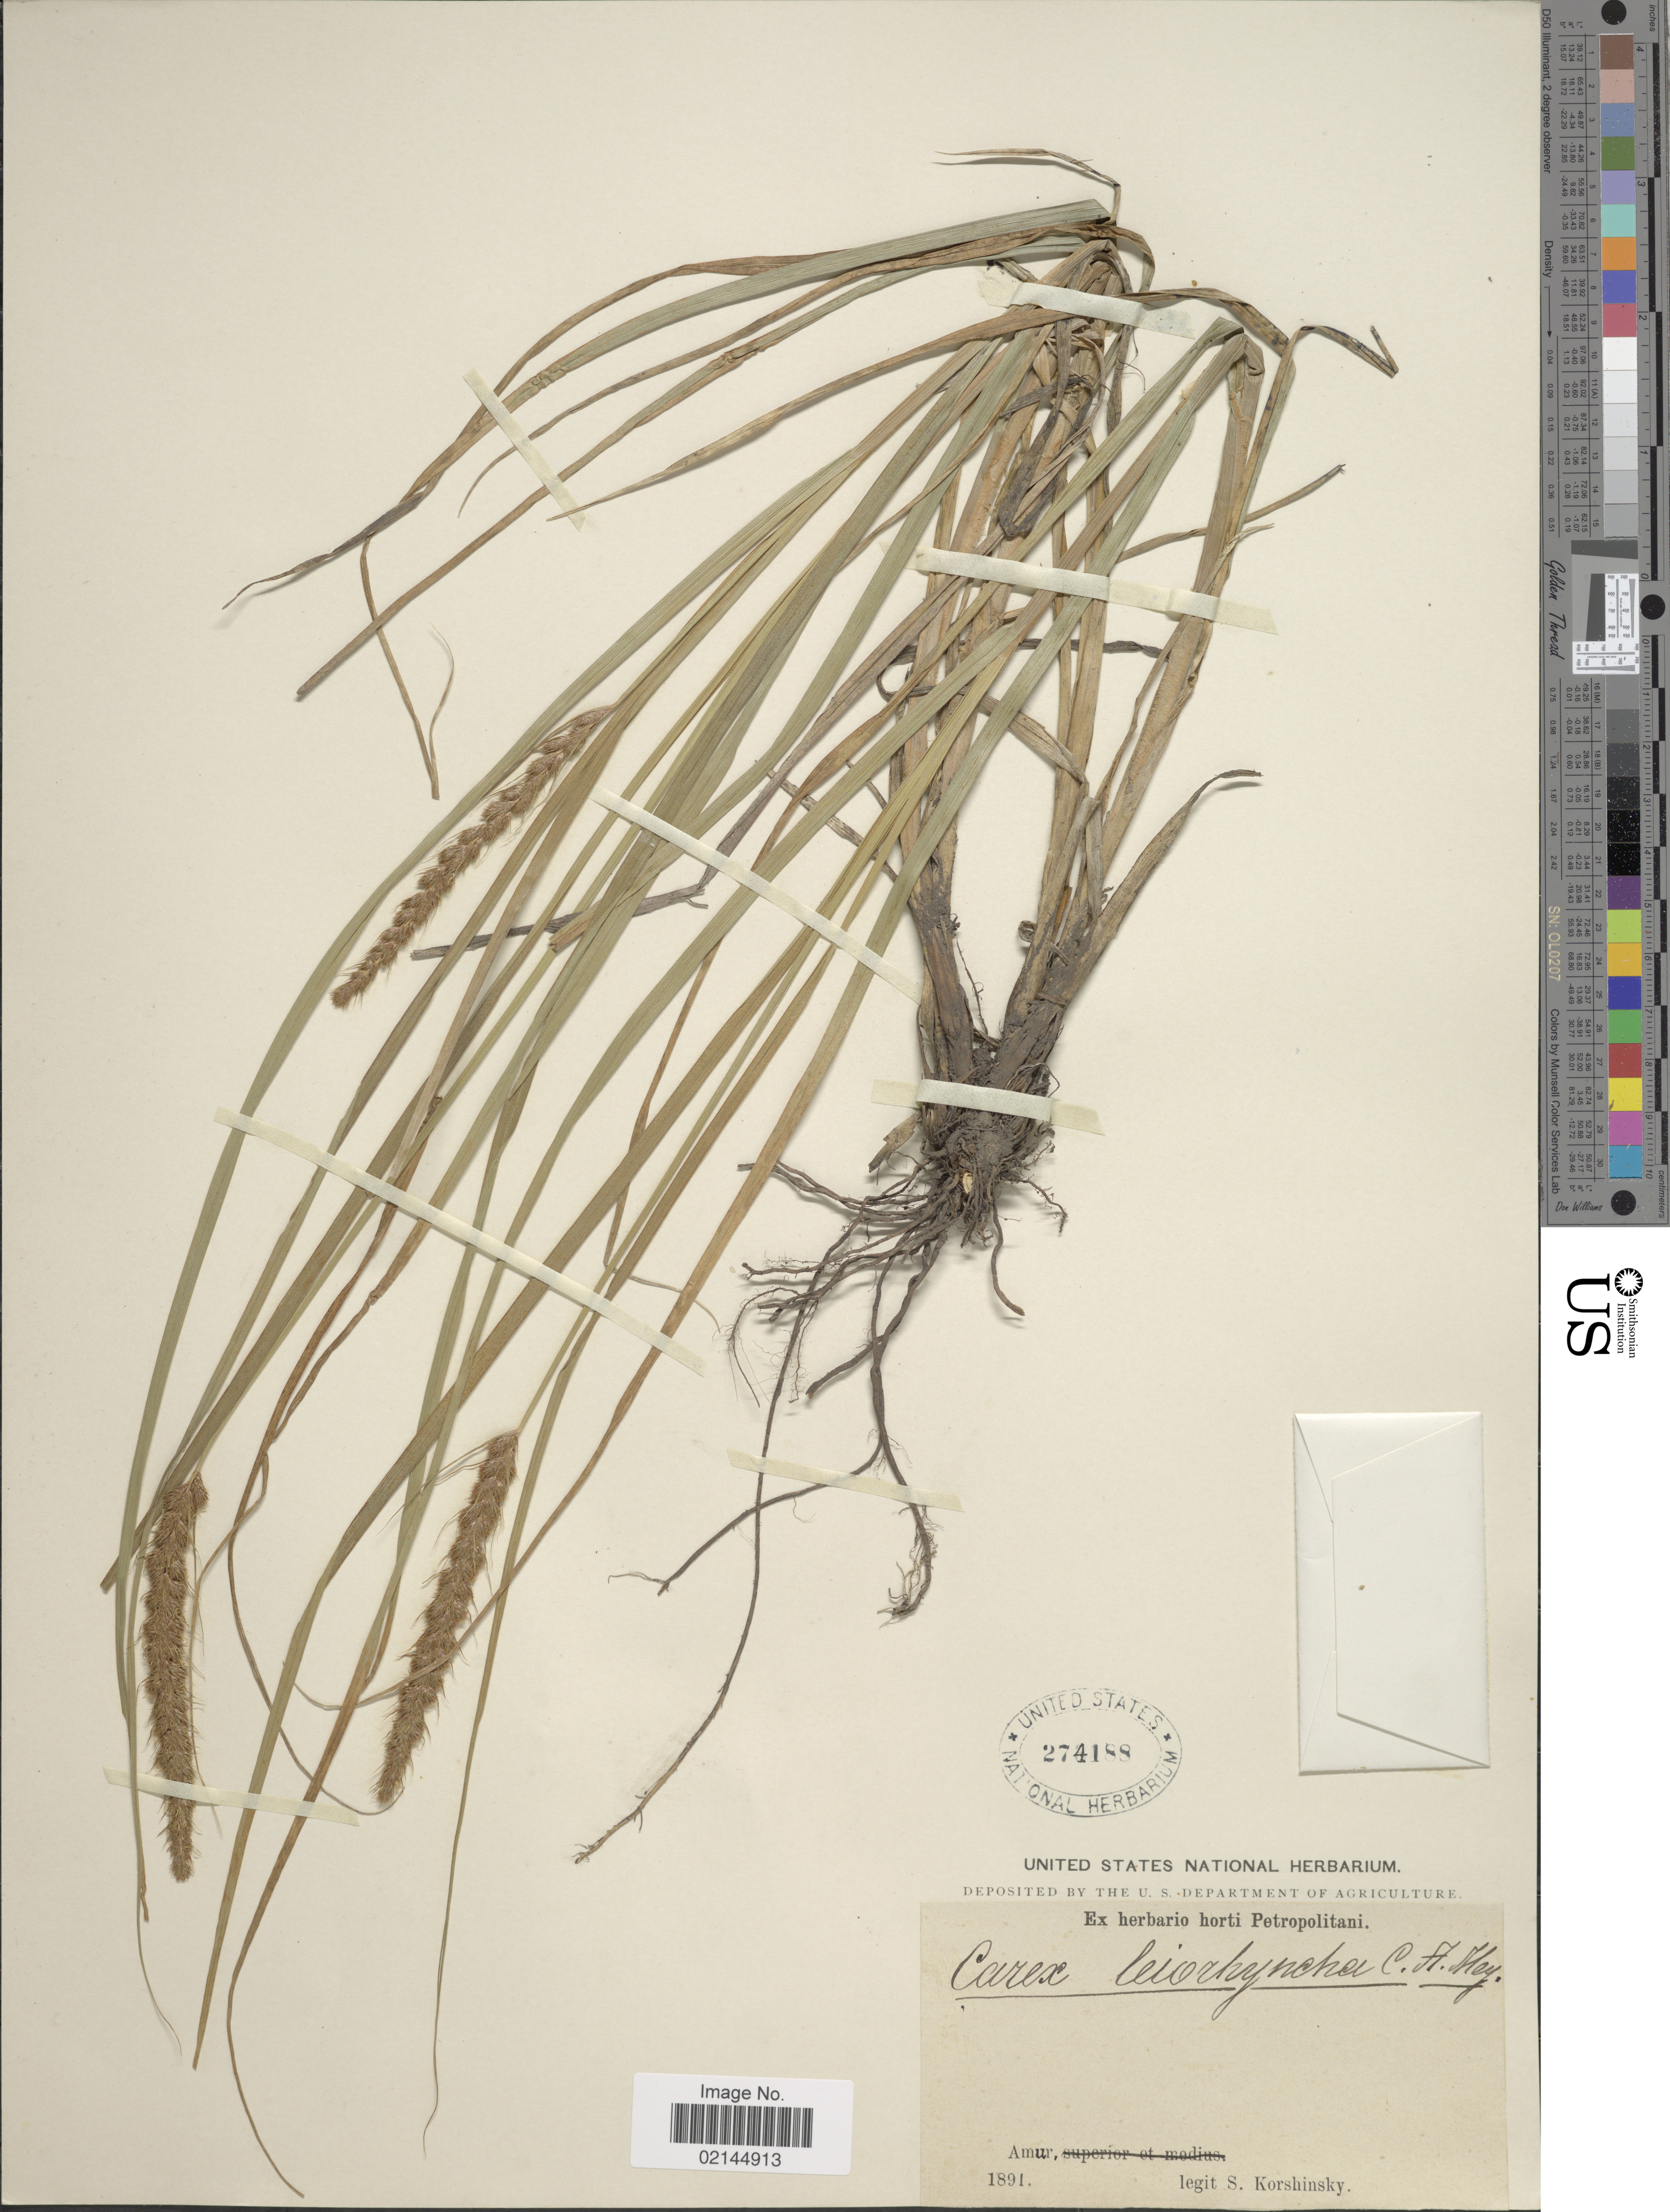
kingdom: Plantae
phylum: Tracheophyta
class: Liliopsida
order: Poales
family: Cyperaceae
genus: Carex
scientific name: Carex leiorhyncha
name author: C.A. Mey.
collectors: S. I. Korshinsky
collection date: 1891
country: Russian Federation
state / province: Amur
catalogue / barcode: US 274188